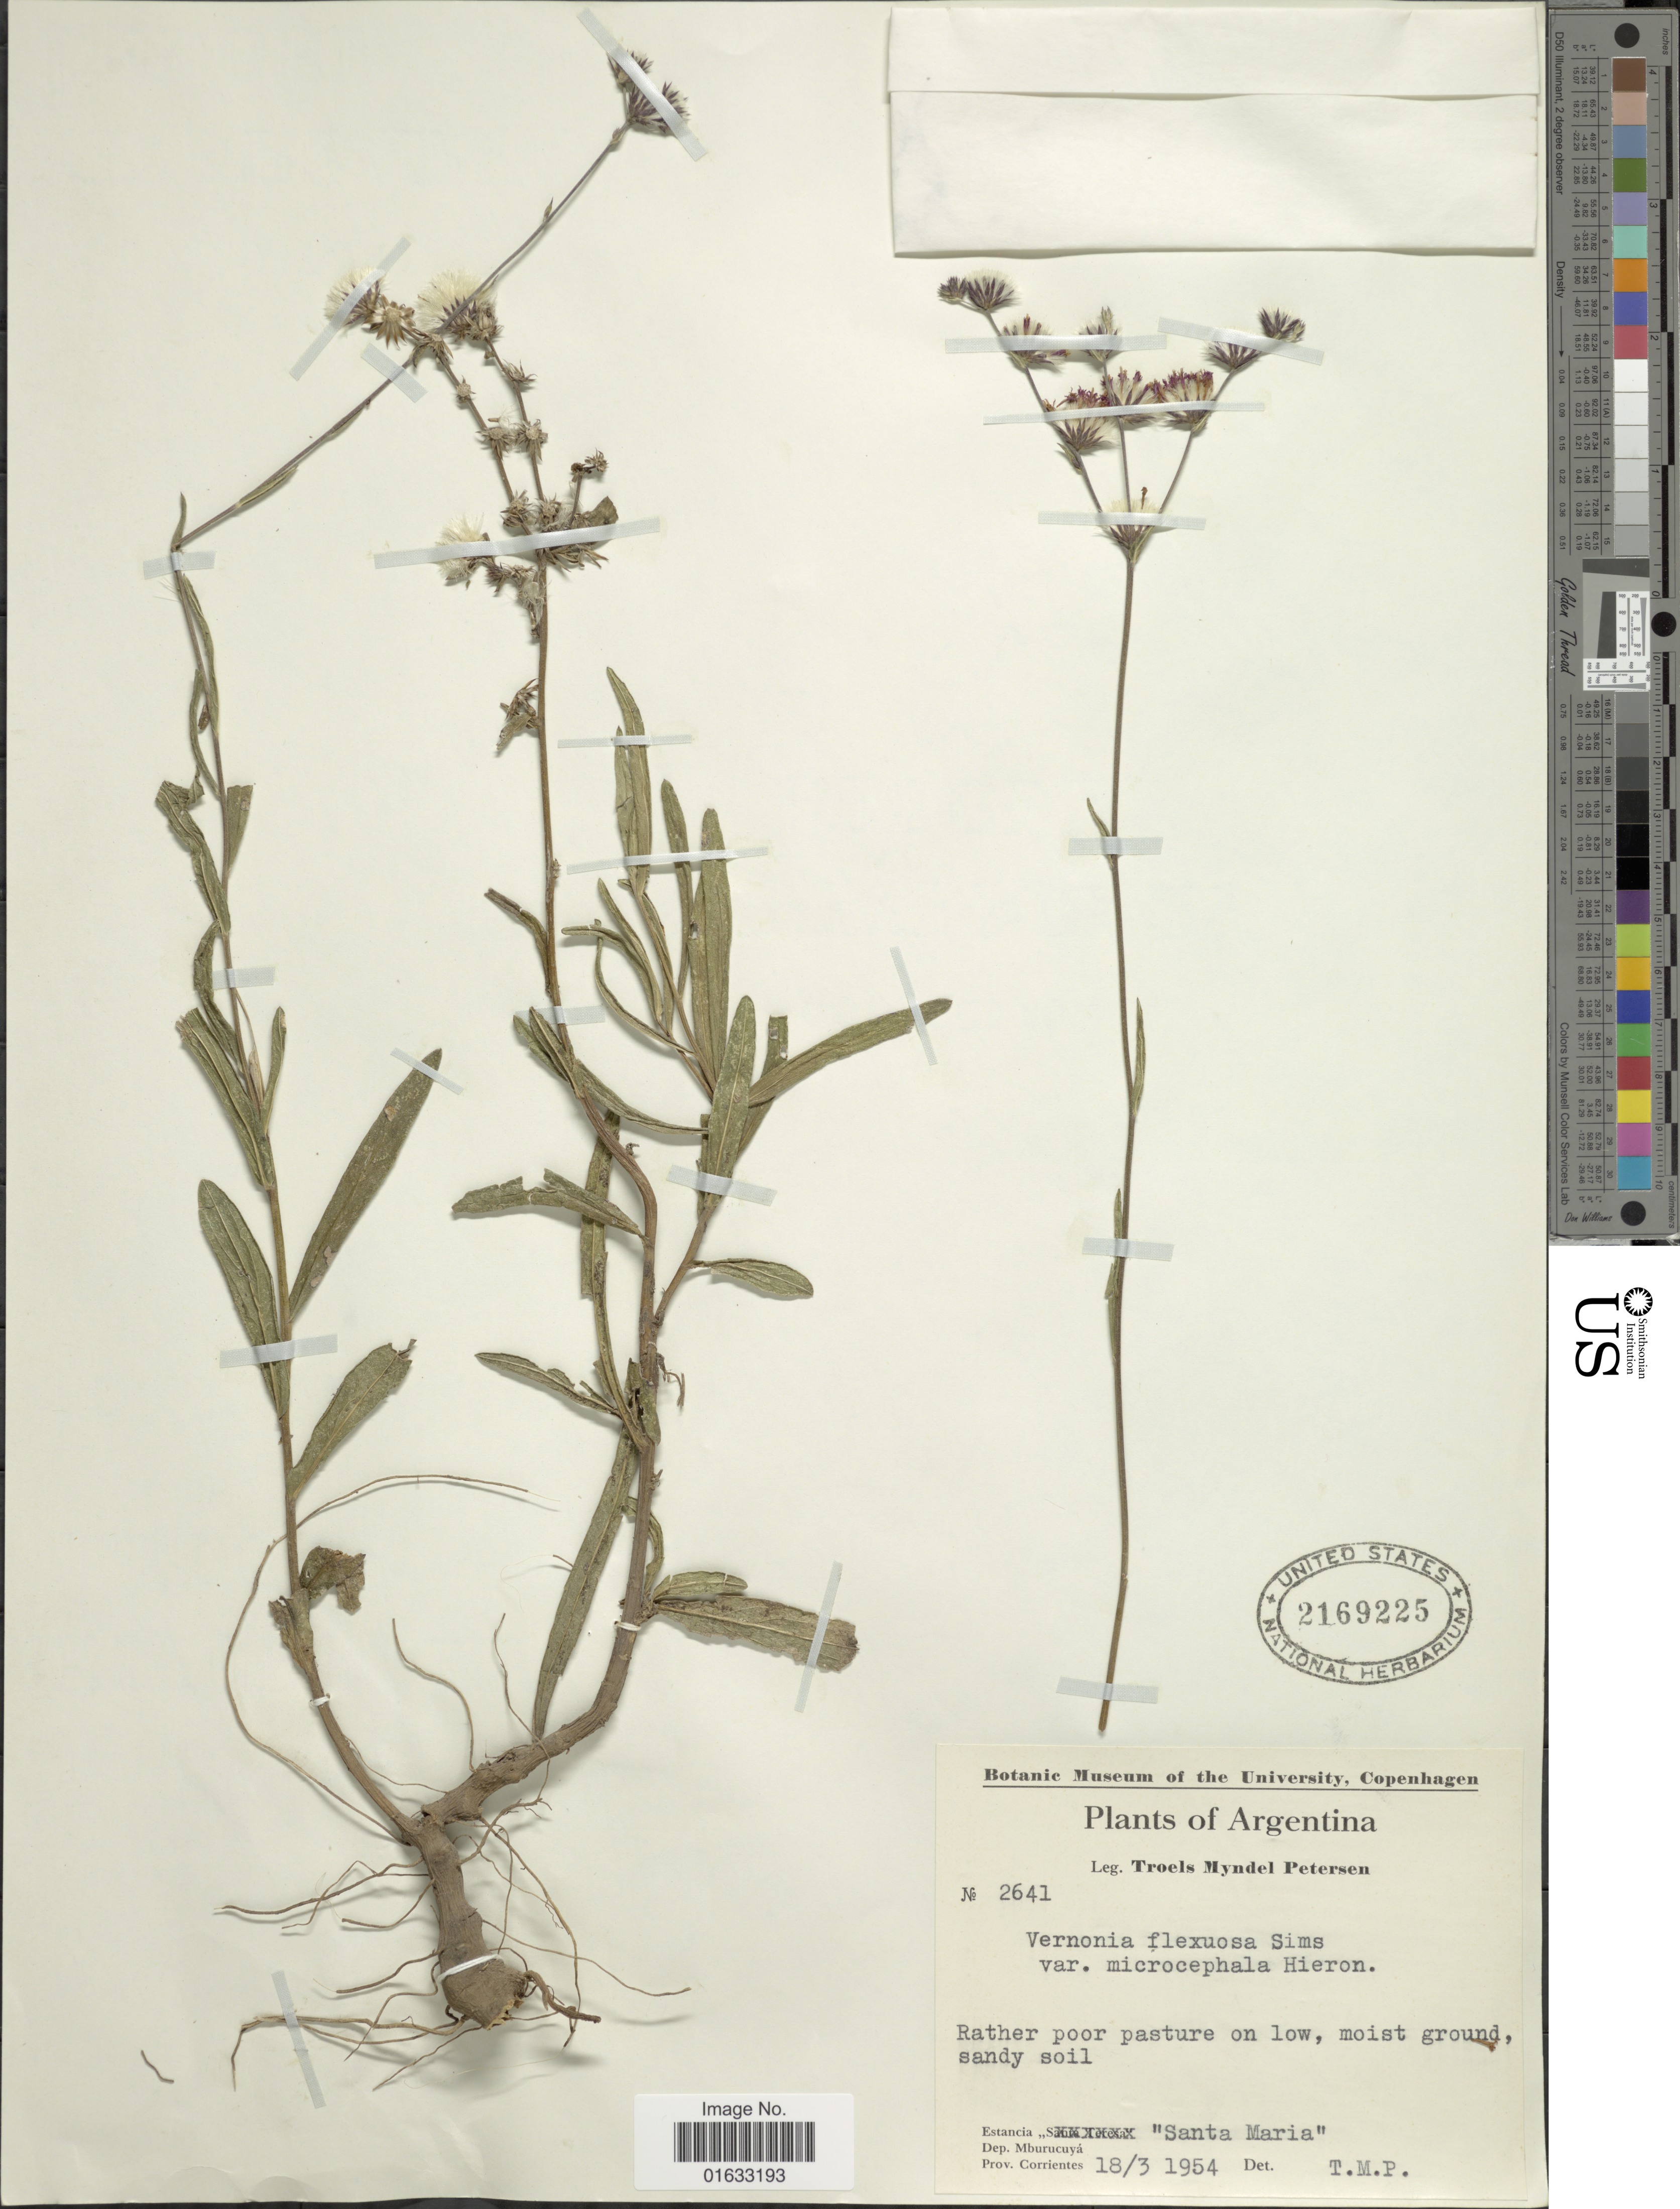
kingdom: Plantae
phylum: Tracheophyta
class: Magnoliopsida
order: Asterales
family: Asteraceae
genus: Chrysolaena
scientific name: Chrysolaena flexuosa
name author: (Sims) H. Rob.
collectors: T. M. Petersen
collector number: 2641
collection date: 1954-03-18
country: Argentina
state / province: Corrientes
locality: Estancia Santa Maria, Dep. Mburucuya, prov. Corrientes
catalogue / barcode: US 2169225